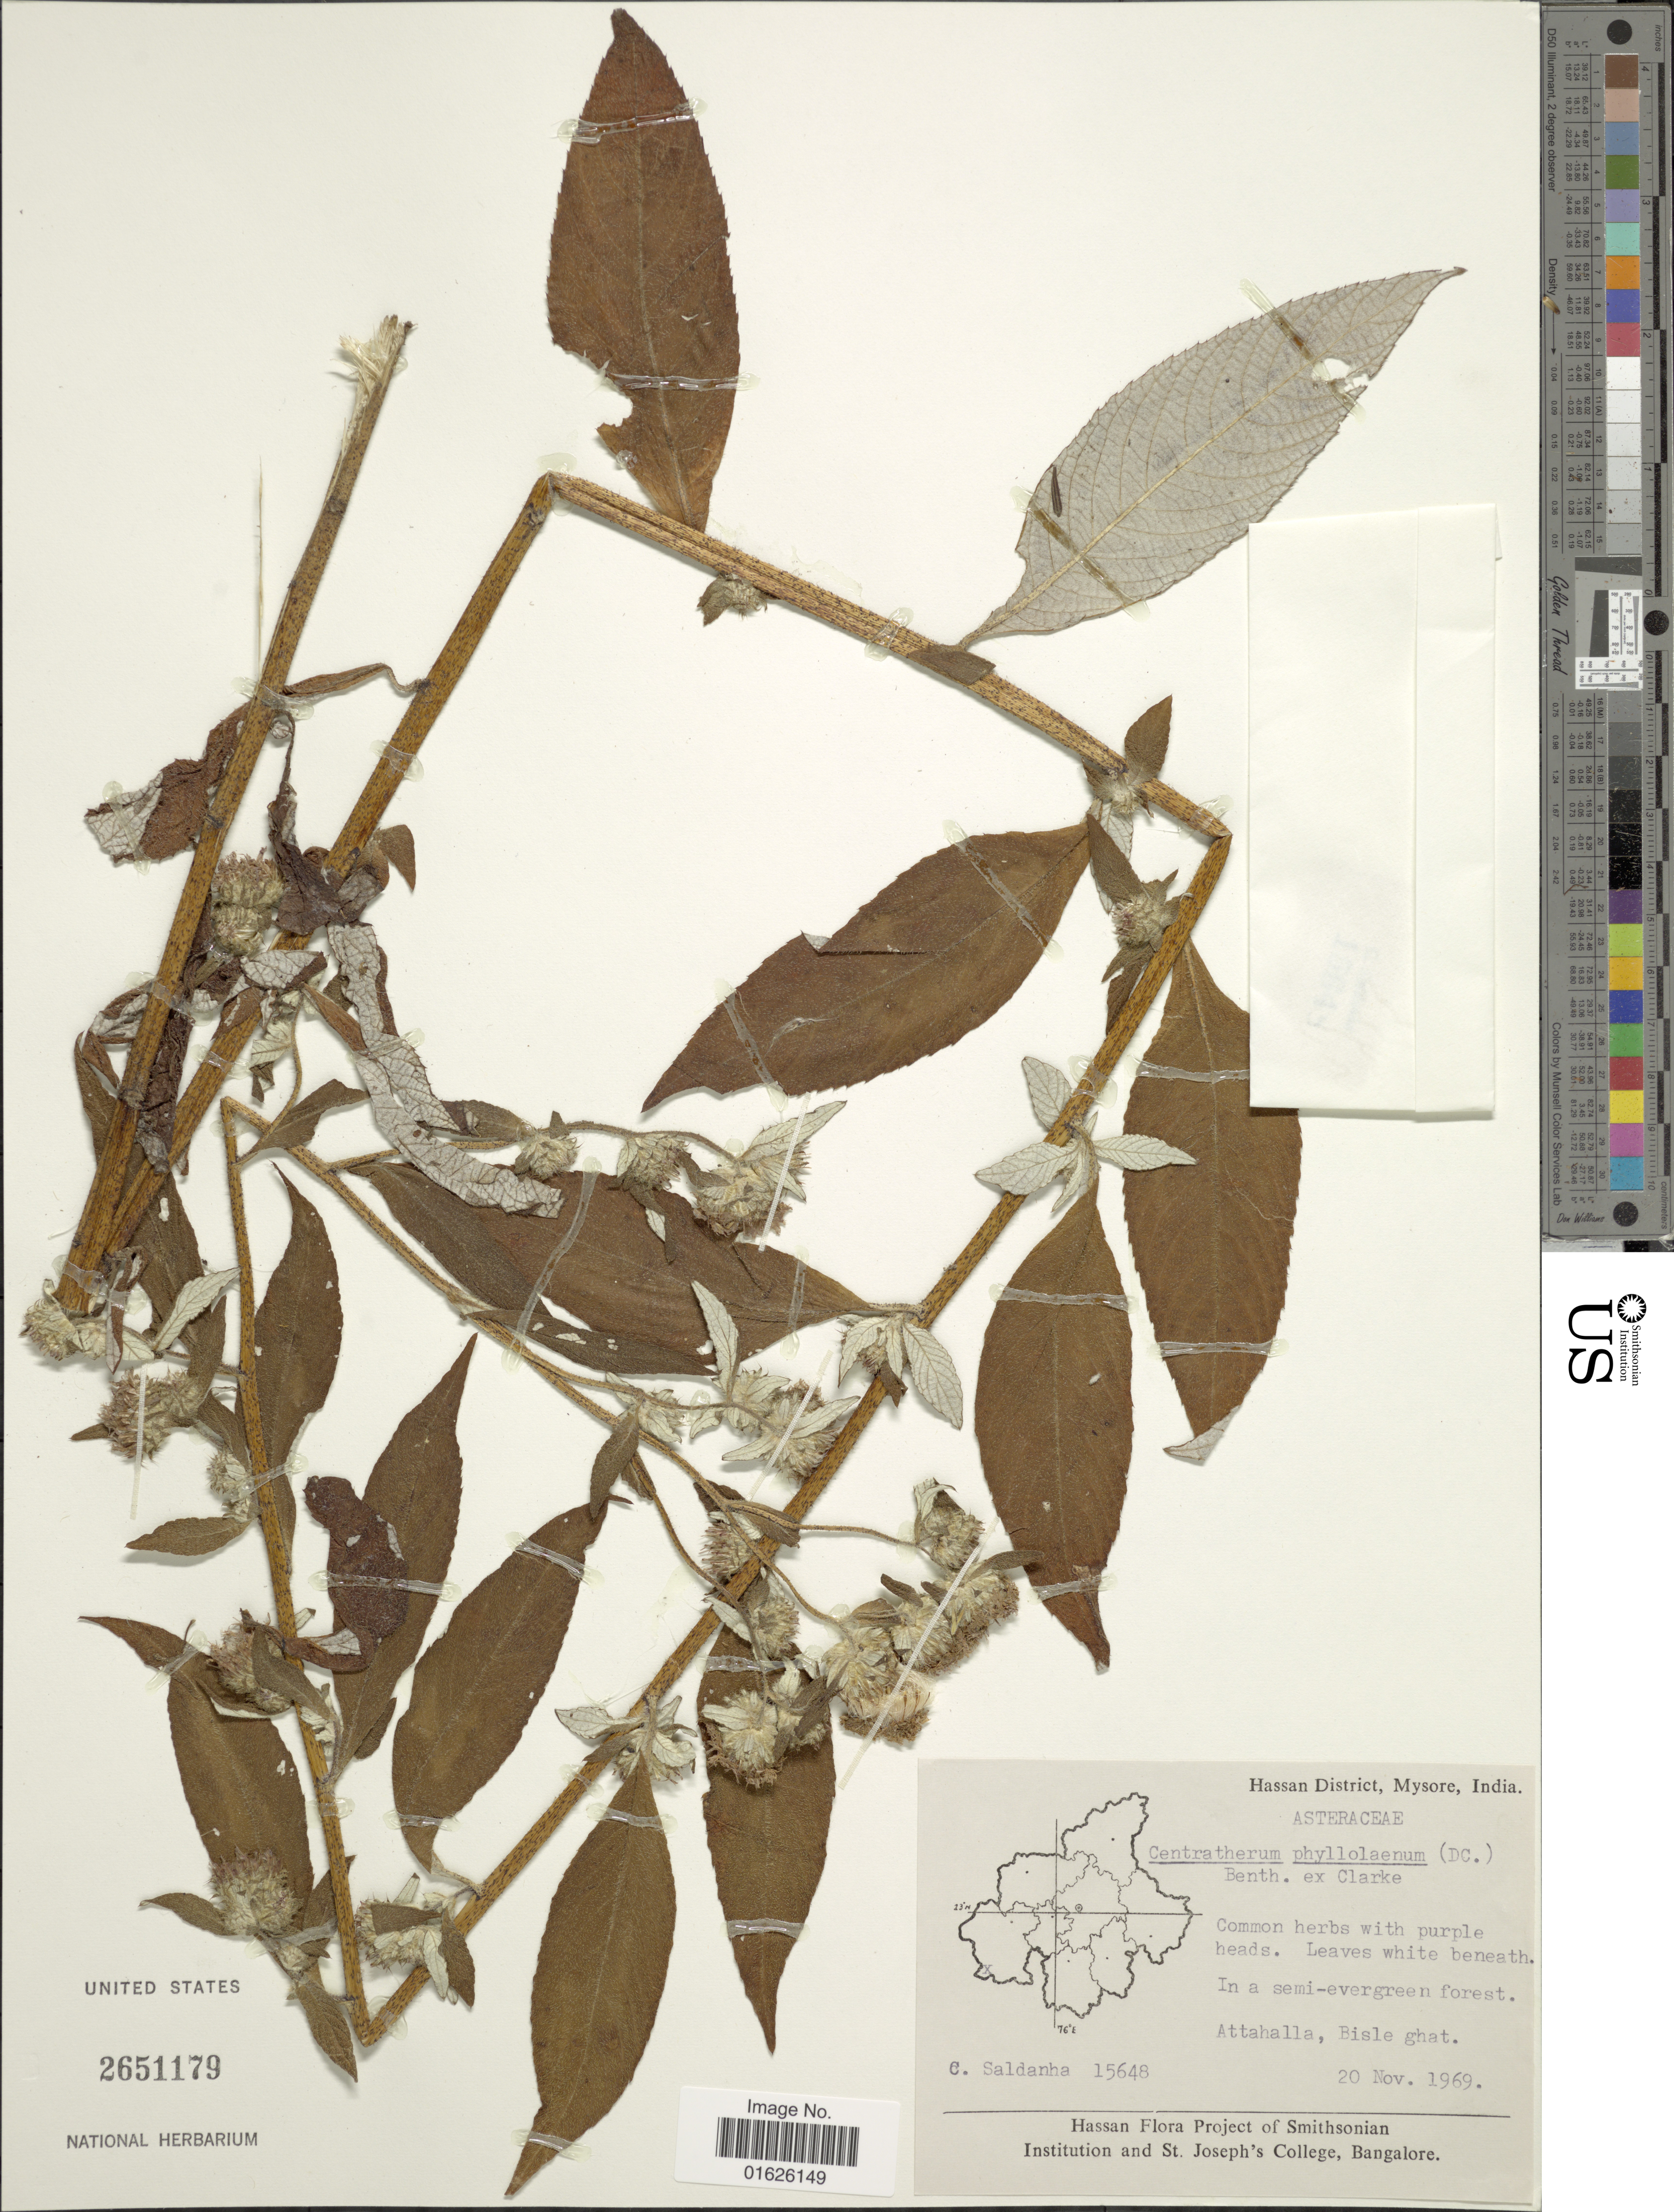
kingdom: Plantae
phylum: Tracheophyta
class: Magnoliopsida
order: Asterales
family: Asteraceae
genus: Phyllocephalum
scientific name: Phyllocephalum scabridum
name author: (DC. in Wight) Kirkman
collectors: C. Saldanha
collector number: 15648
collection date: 1969-11-20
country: India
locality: Hassan District, Mysore, in a semi - evergreen forest, Attahalla, Bisle ghat.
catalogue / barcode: US 2651179